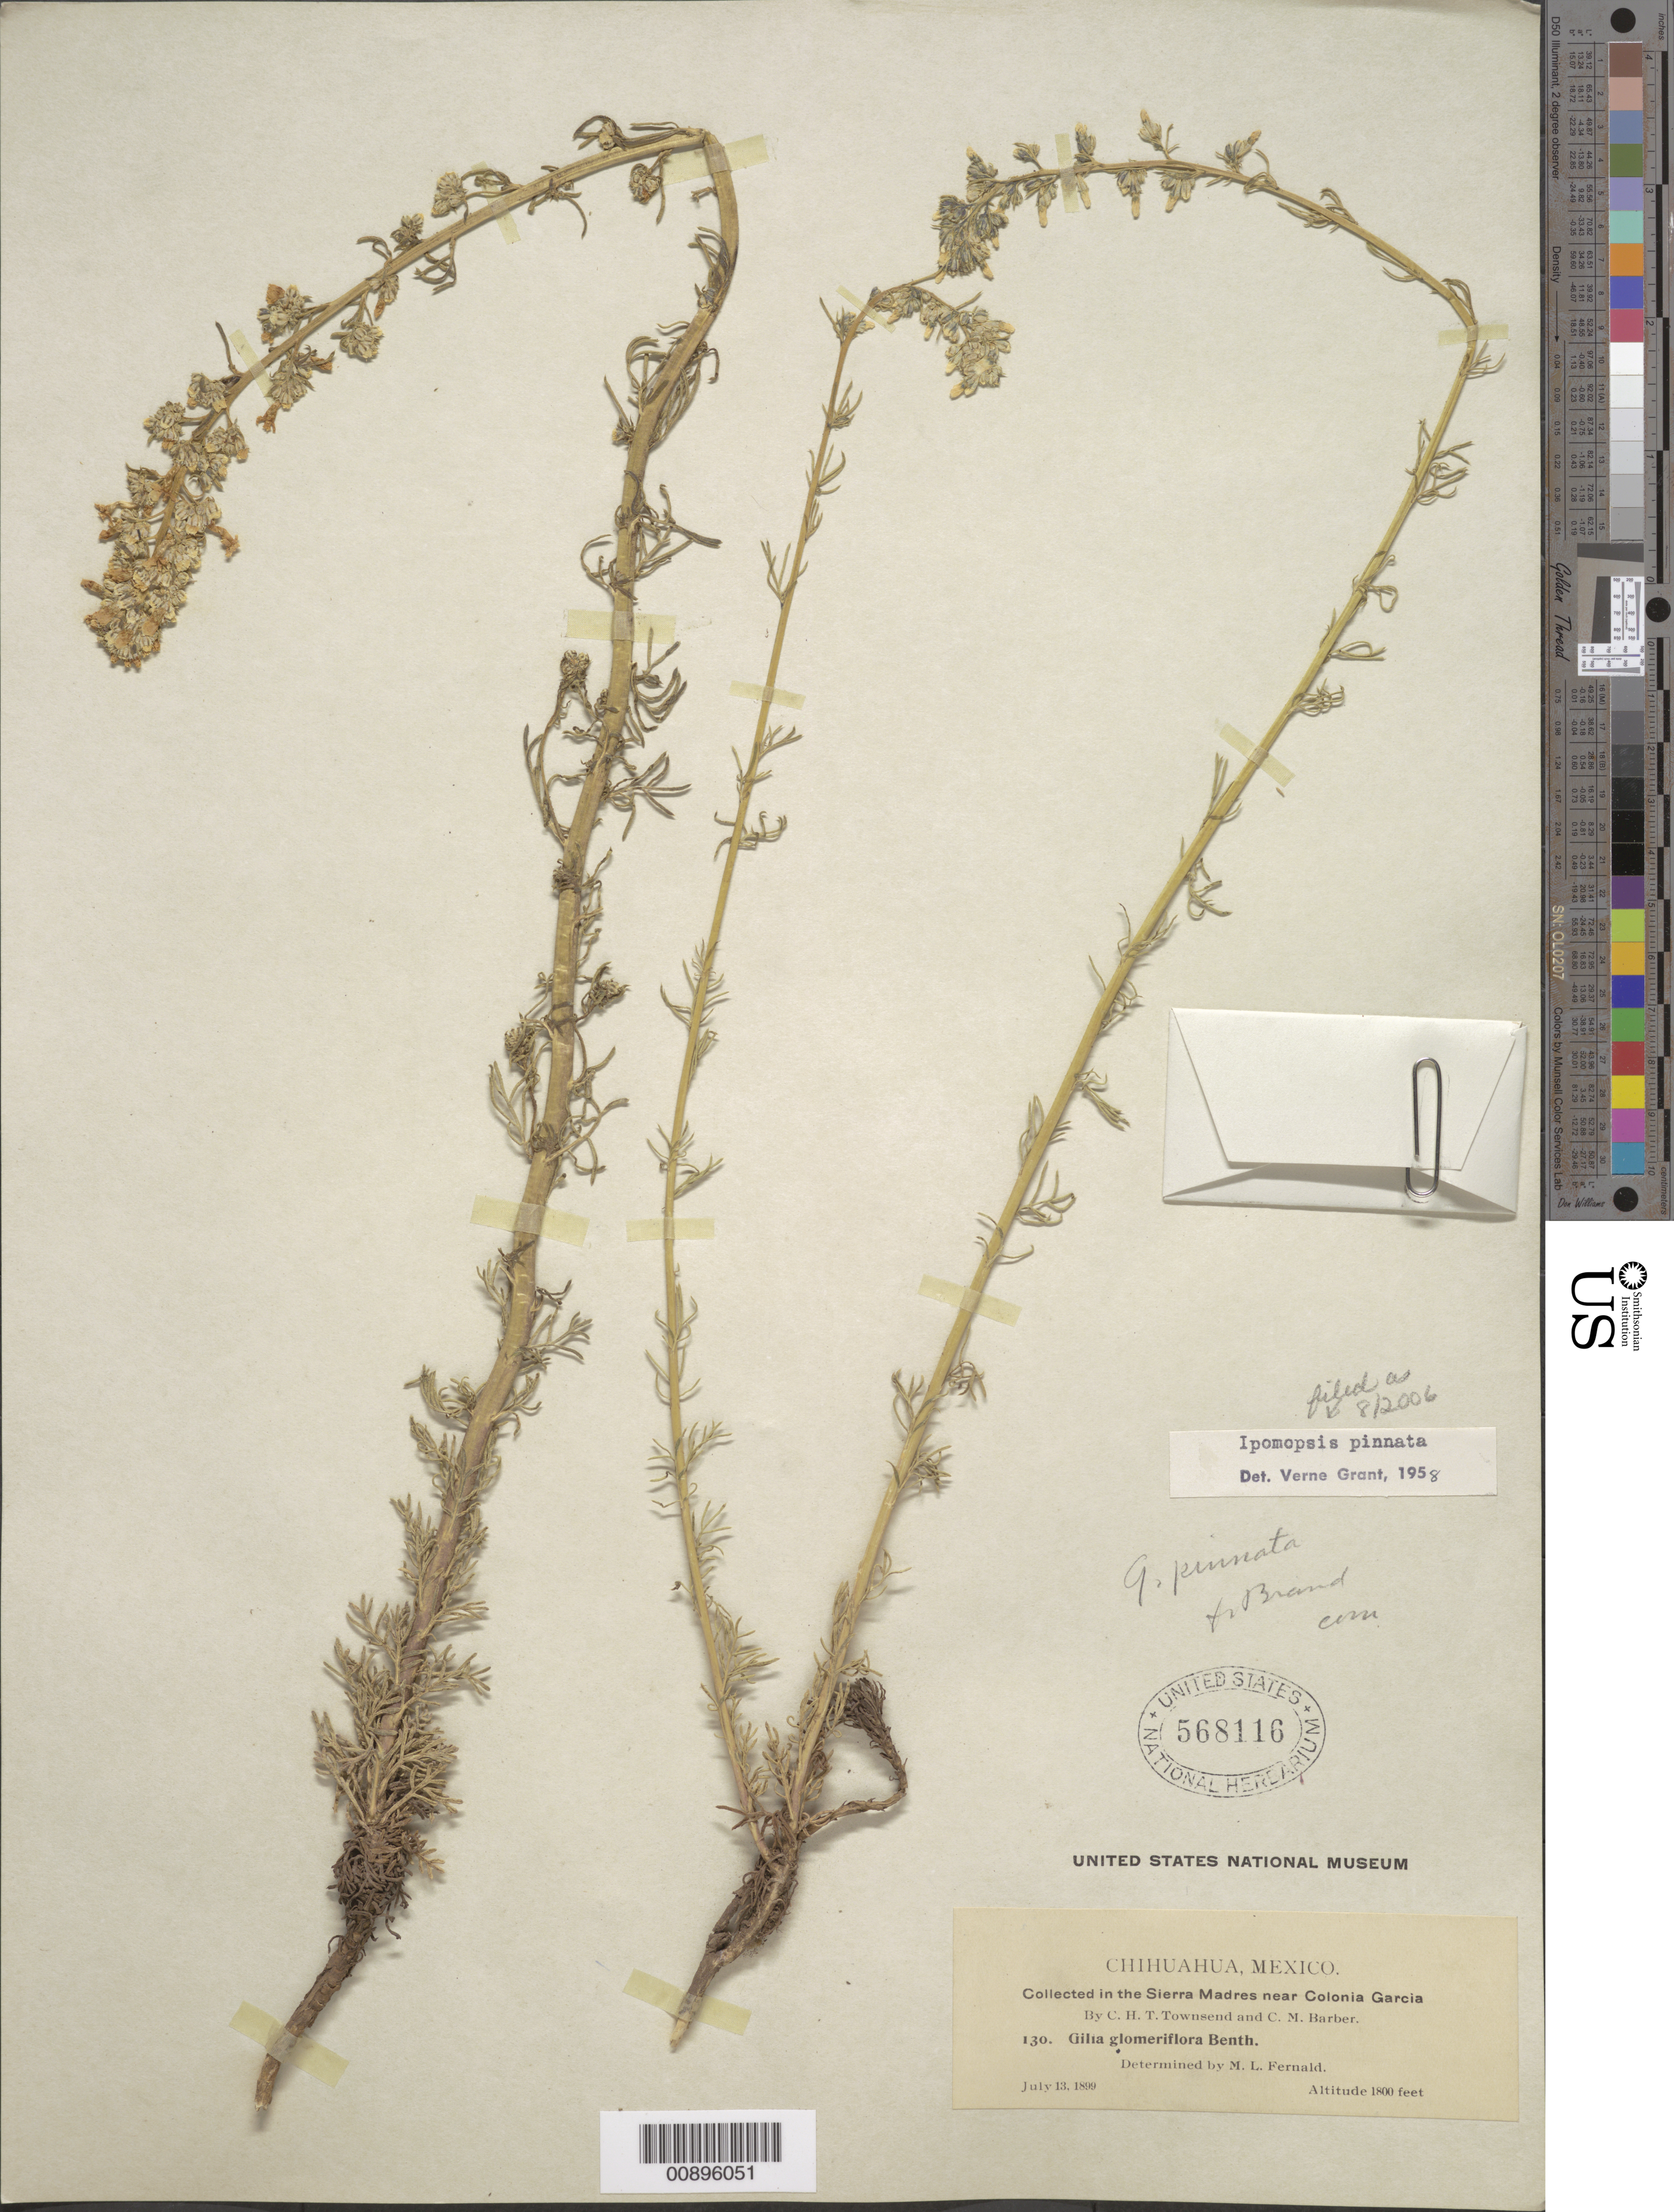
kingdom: Plantae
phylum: Tracheophyta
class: Magnoliopsida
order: Ericales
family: Polemoniaceae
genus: Ipomopsis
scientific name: Ipomopsis pinnata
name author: (Cav.) V.E. Grant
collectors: C. H. T. Townsend & C. Barber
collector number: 130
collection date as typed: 13 Jul 1899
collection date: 1899-07-13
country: Mexico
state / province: Chihuahua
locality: Sierra Madre near Colonia García, Chihuahua.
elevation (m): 549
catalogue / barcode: US 568116